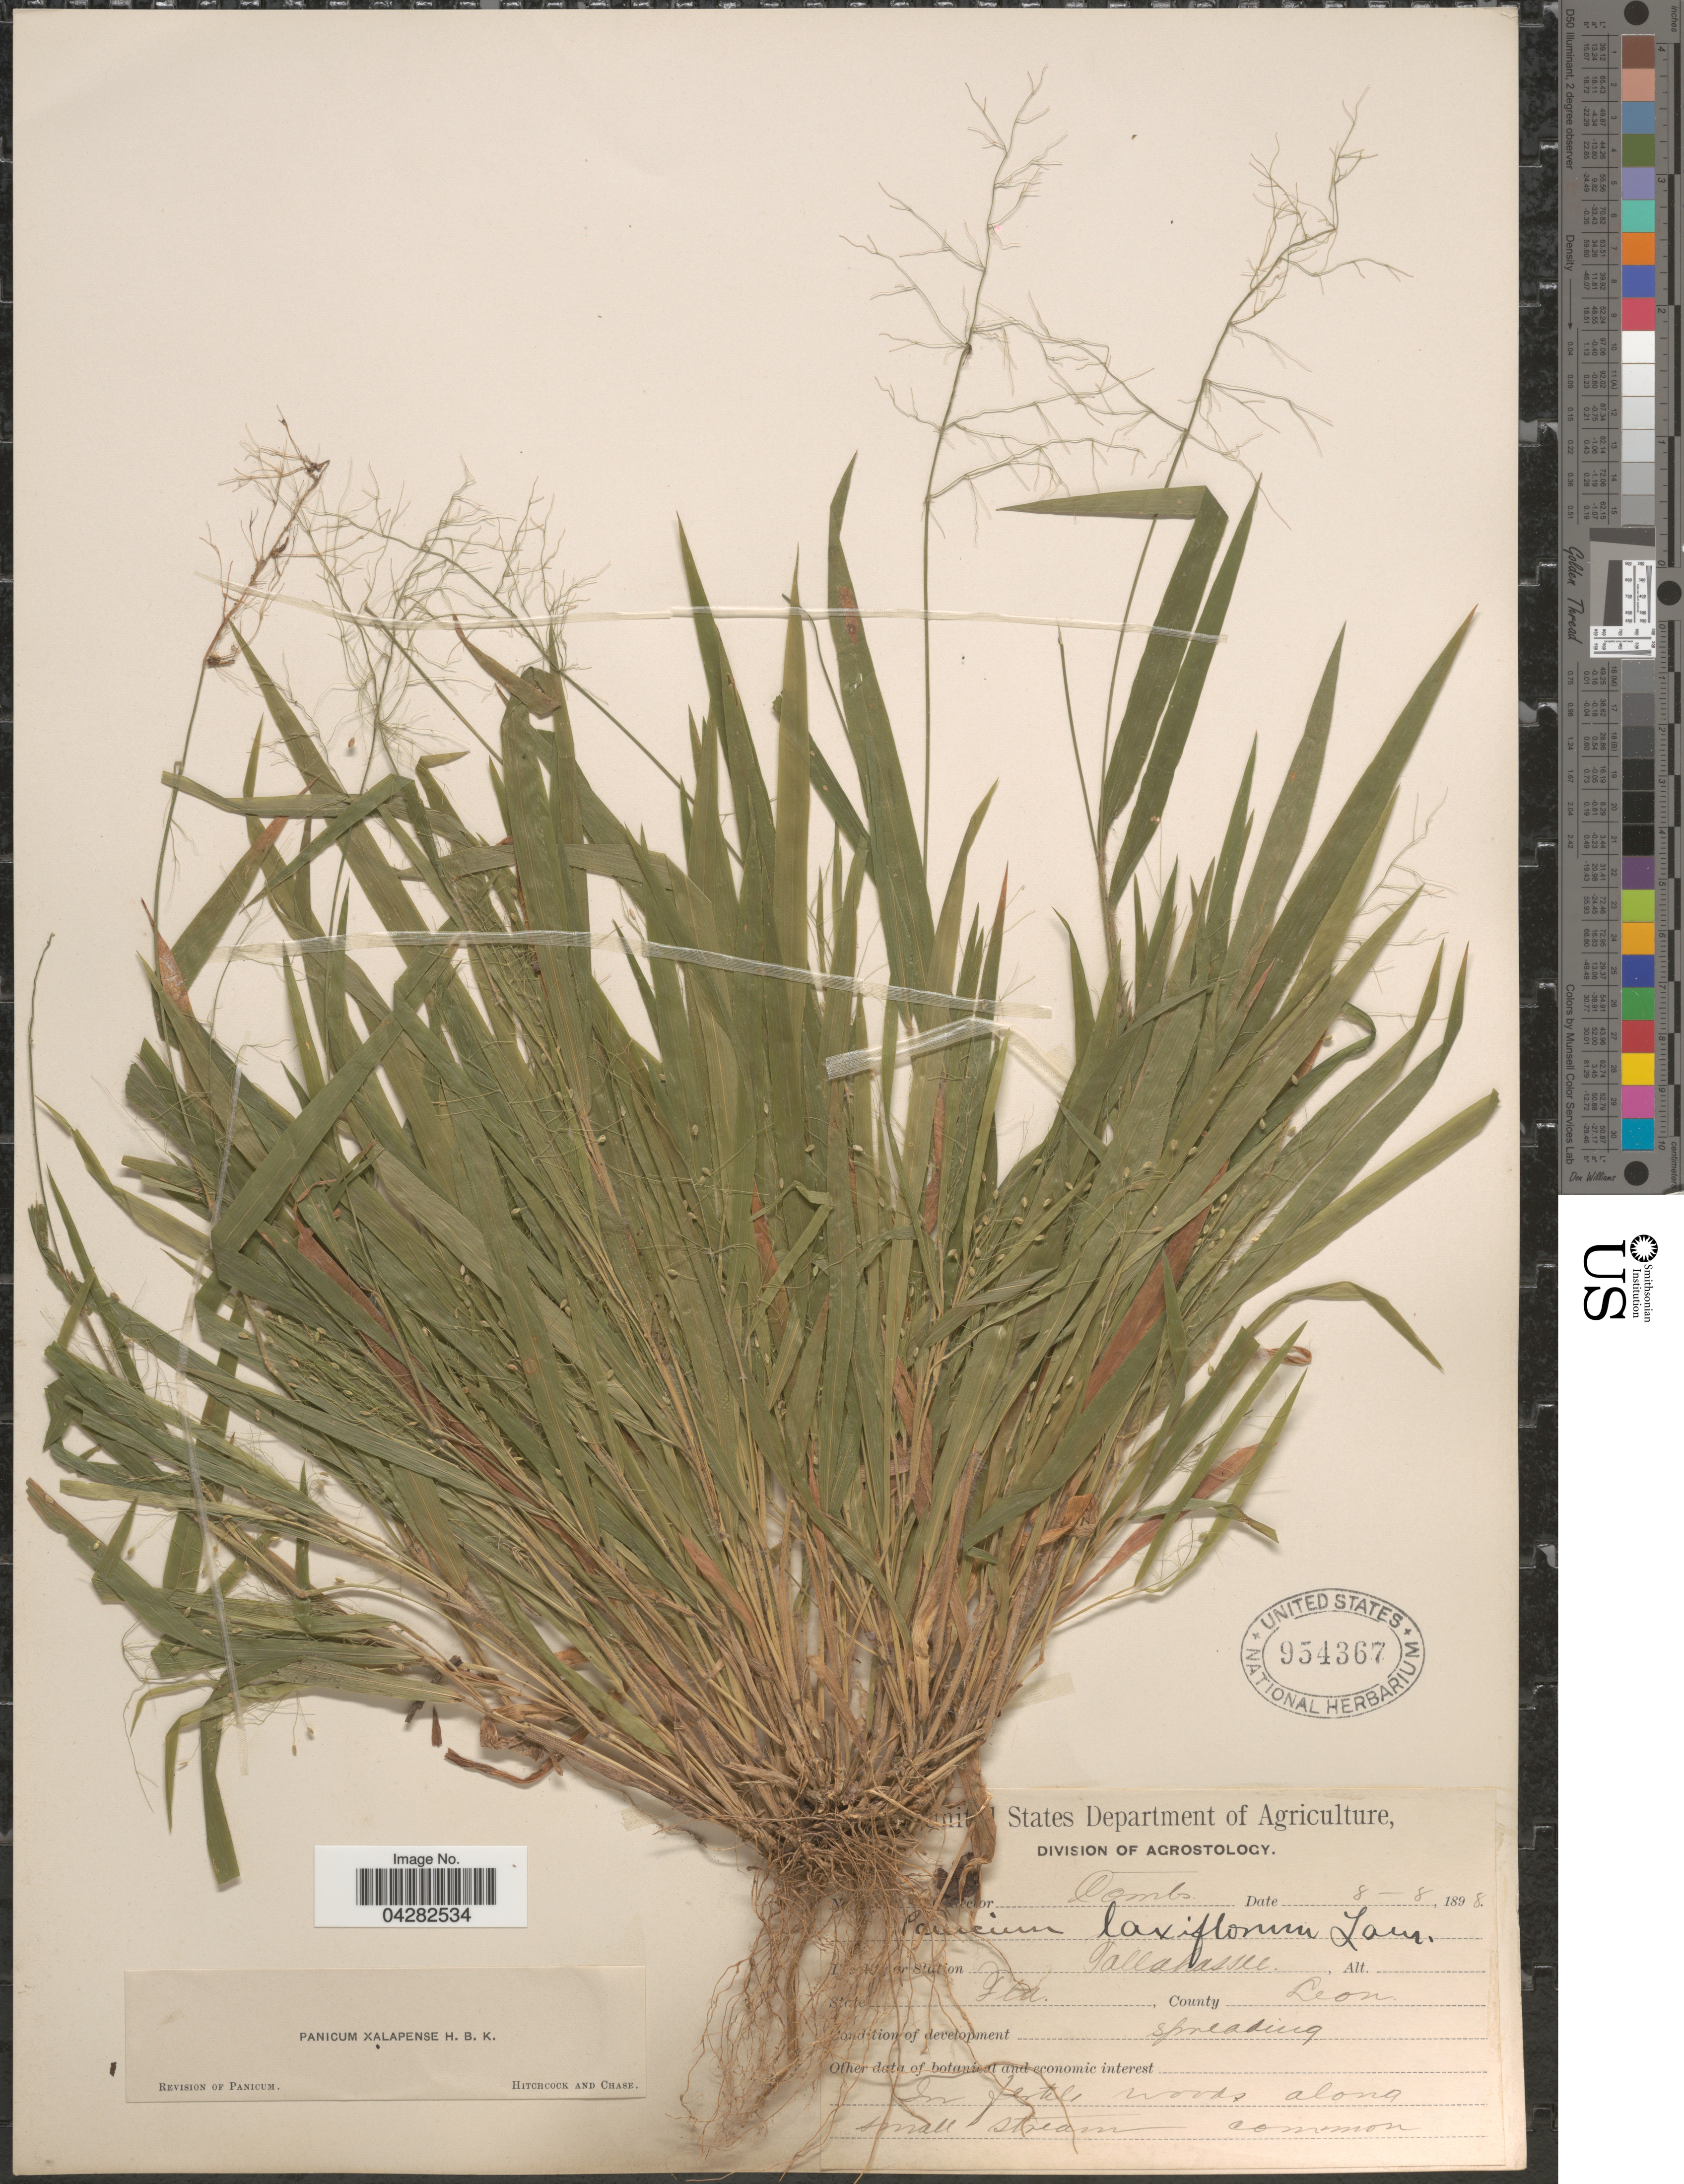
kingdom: Plantae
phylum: Tracheophyta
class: Liliopsida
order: Poales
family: Poaceae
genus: Dichanthelium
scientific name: Dichanthelium laxiflorum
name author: (Lam.) Gould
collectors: -. Combs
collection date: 1898-08-08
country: United States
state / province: Florida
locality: Tallahassee. County Leon.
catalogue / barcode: US 954367